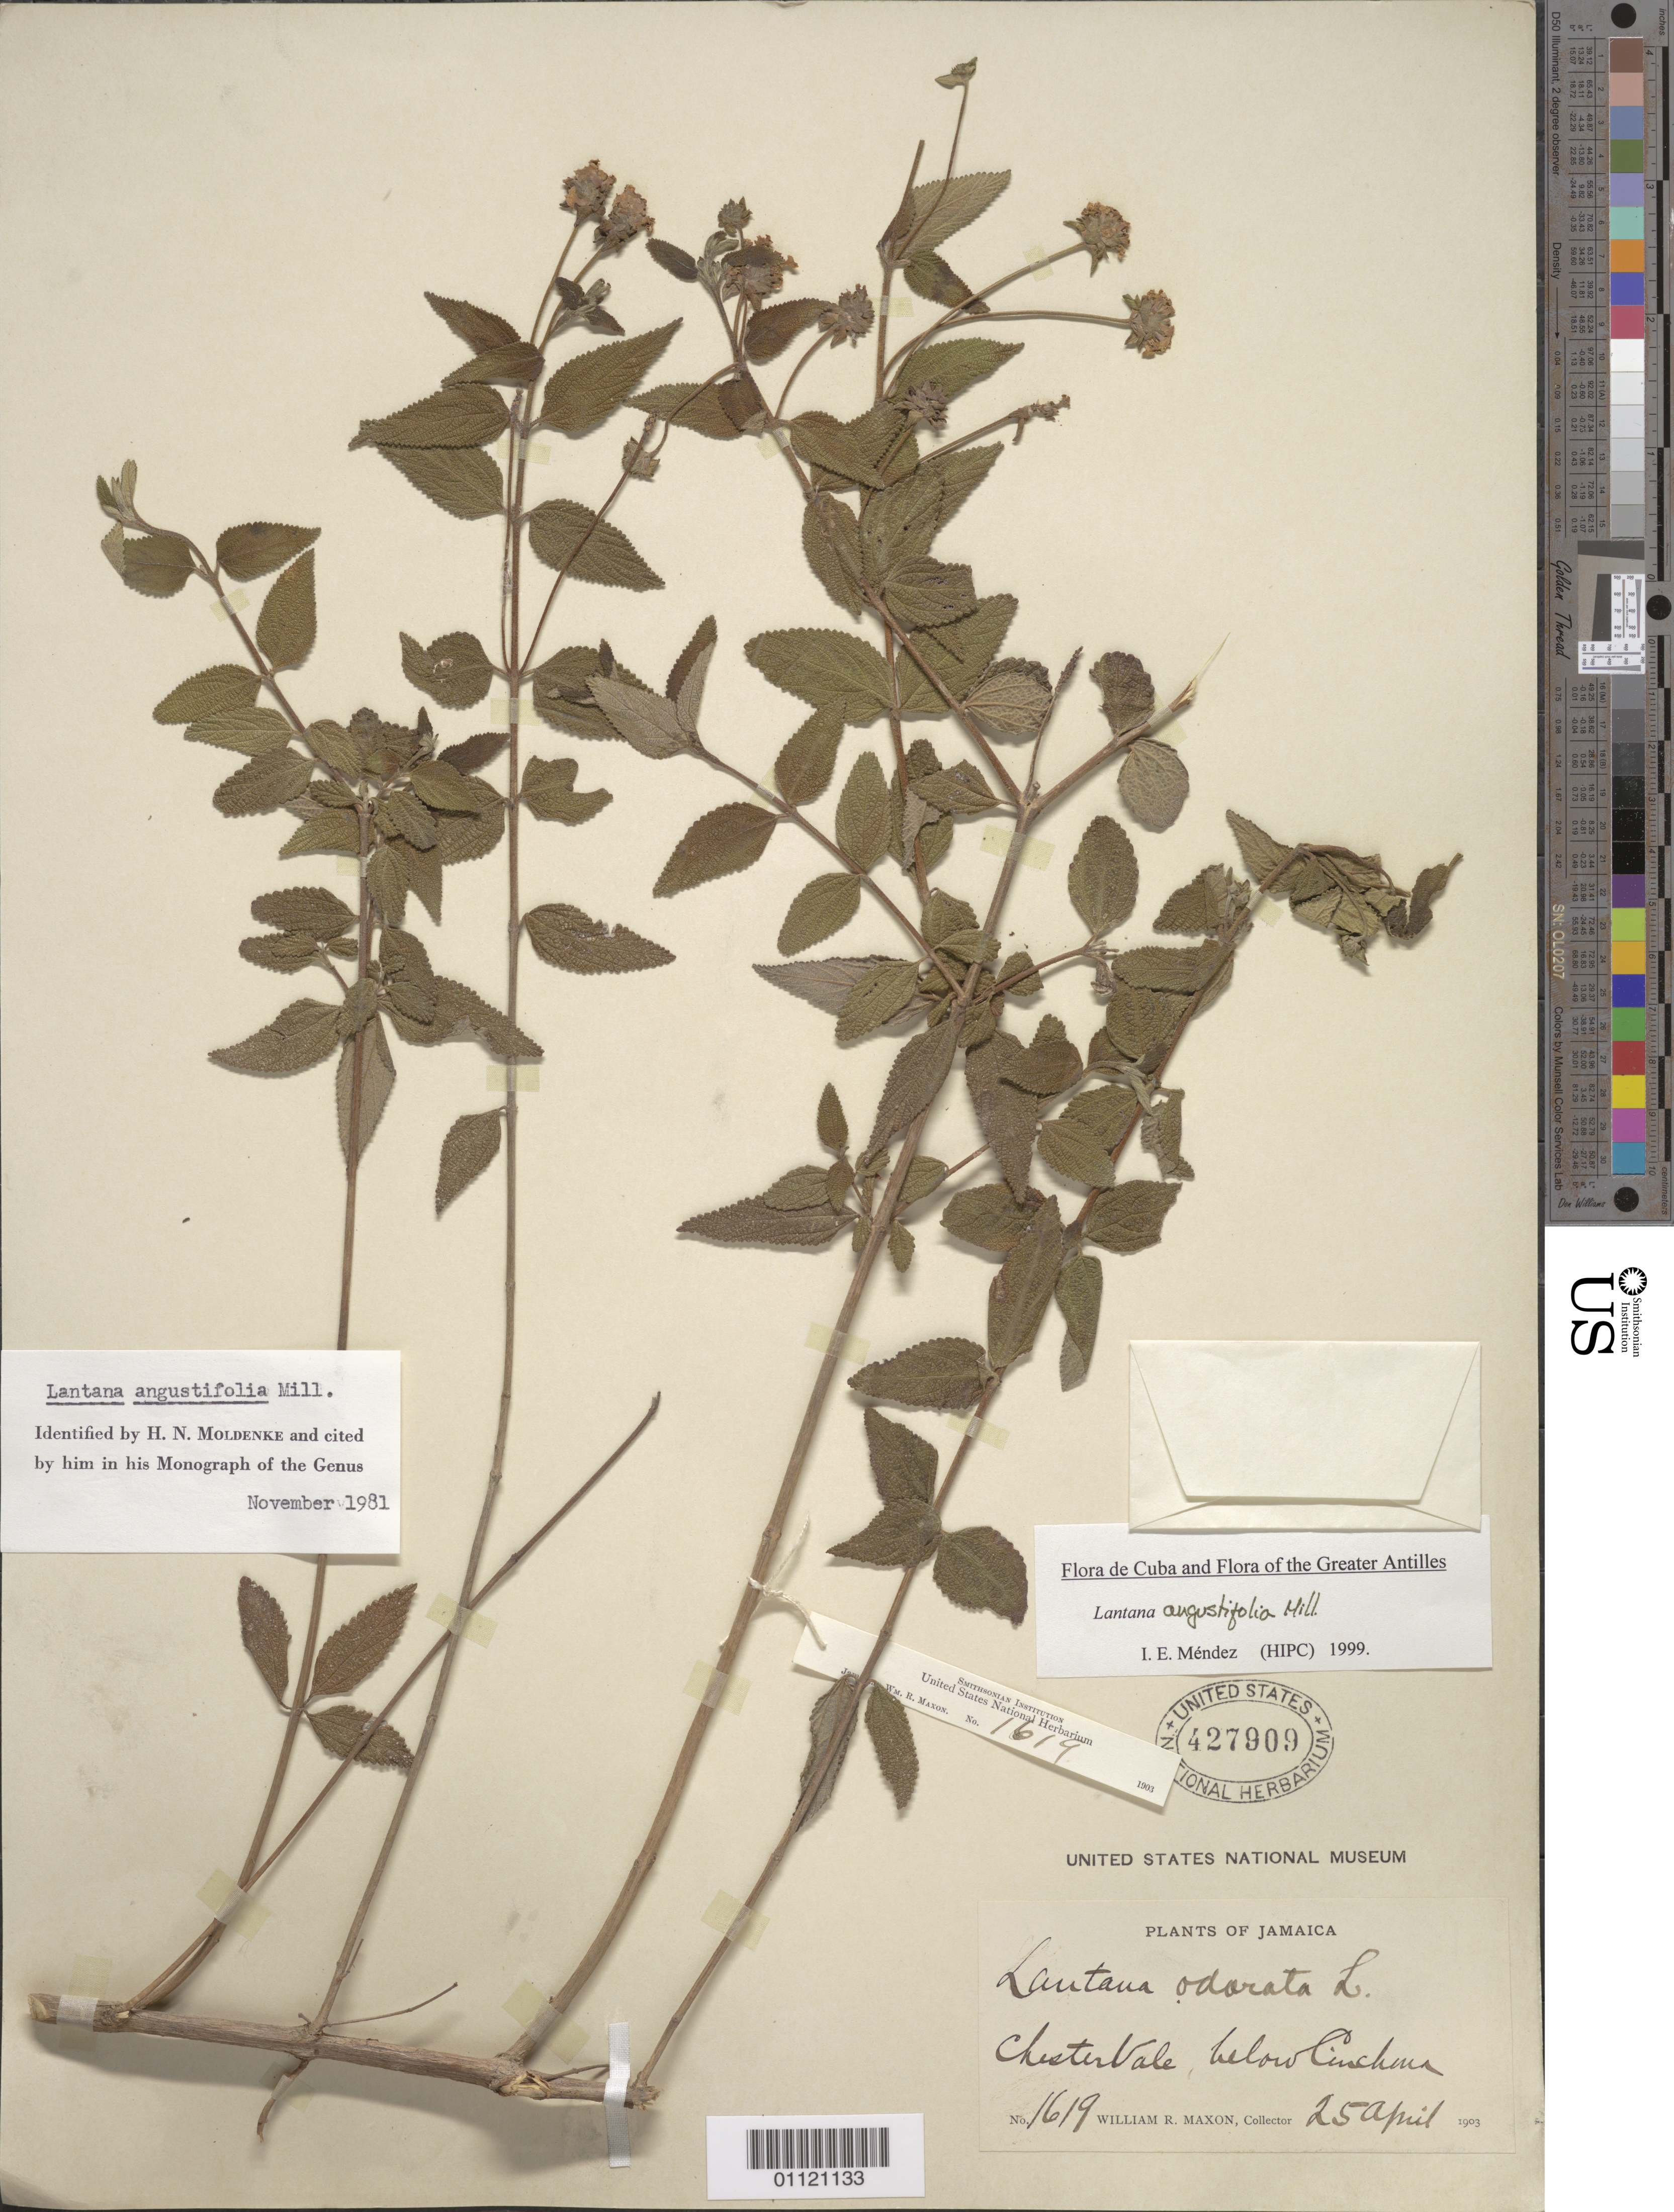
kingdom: Plantae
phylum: Tracheophyta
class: Magnoliopsida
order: Lamiales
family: Verbenaceae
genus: Lantana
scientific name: Lantana angustifolia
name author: Mill.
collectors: W. R. Maxon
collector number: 1619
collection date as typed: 25 Apr 1903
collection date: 1903-04-25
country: Jamaica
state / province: Saint Andrew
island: Jamaica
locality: Chestervale, below Cinchona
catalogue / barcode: US 427909